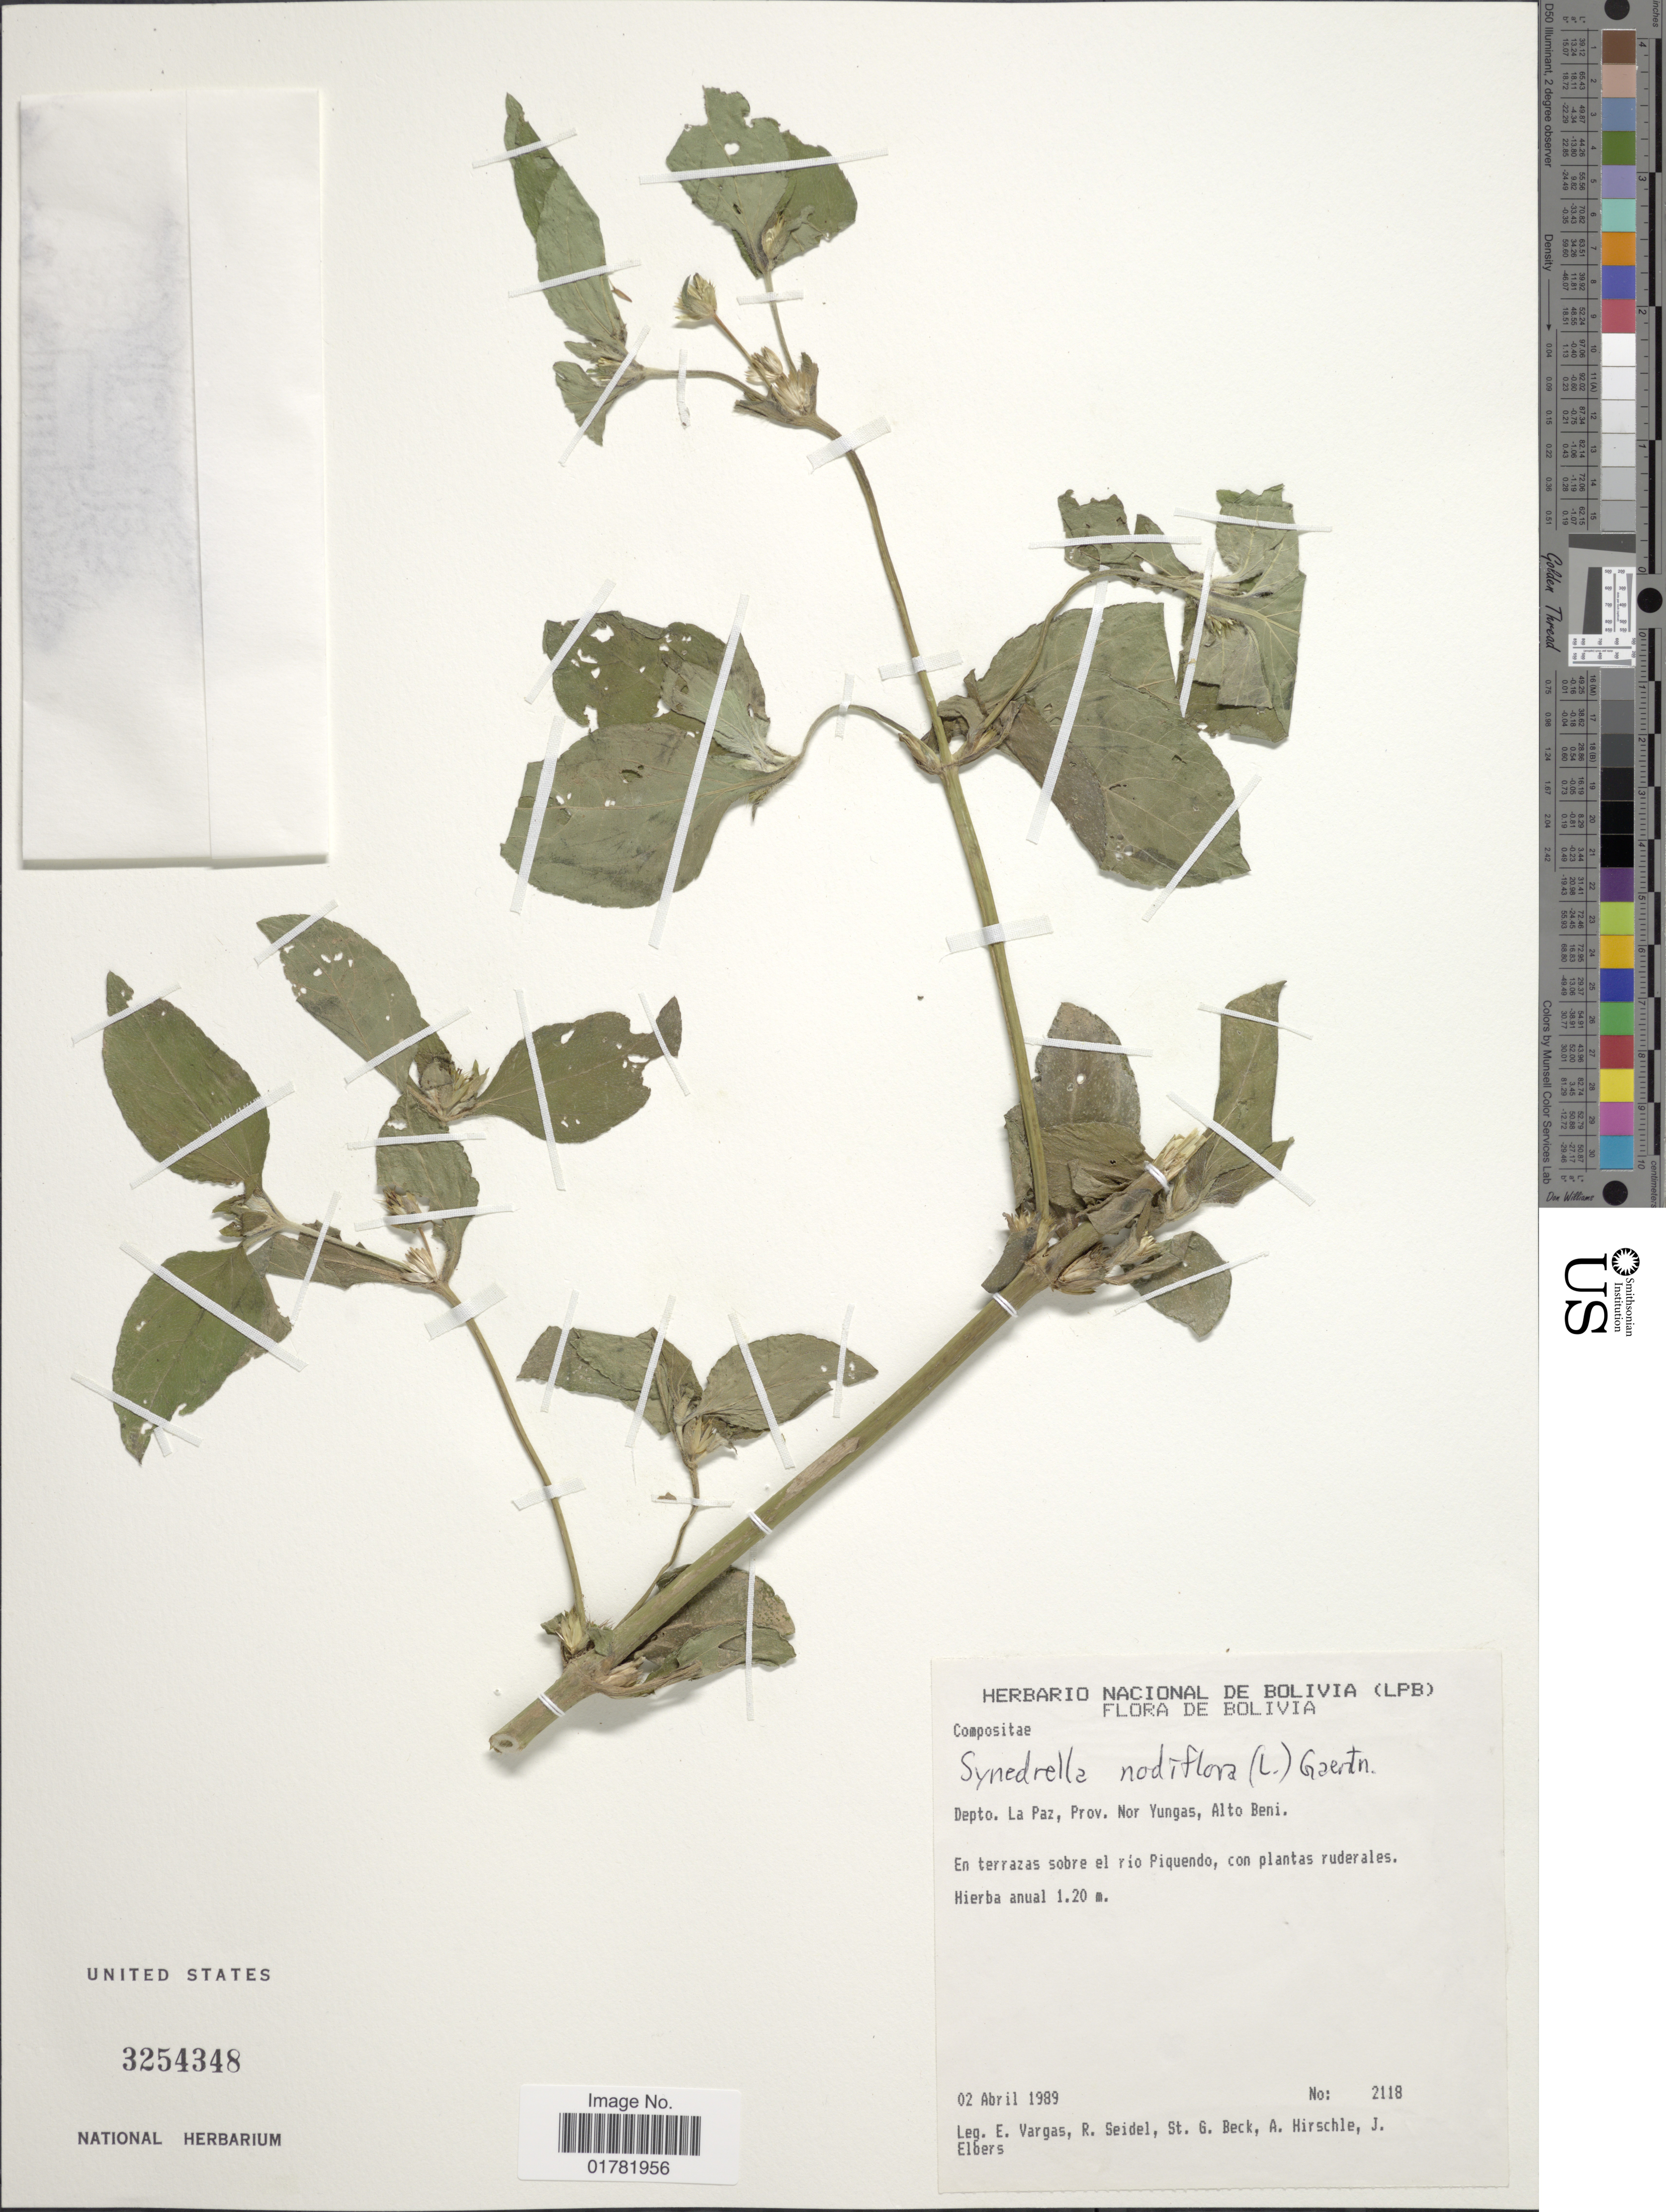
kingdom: Plantae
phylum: Tracheophyta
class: Magnoliopsida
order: Asterales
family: Asteraceae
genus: Synedrella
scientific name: Synedrella nodiflora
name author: (L.) Gaertn.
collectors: E. Vargas, R. Seidel, S. G. Beck, A. Hirschle & J. Elbers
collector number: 2118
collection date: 1989-04-02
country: Bolivia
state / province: La Paz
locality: Depto La Paz, prov. Nor Yungas, Alto Beni, En terrazas sobre el río Piquendo, con plantas ruderales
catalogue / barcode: US 3254348